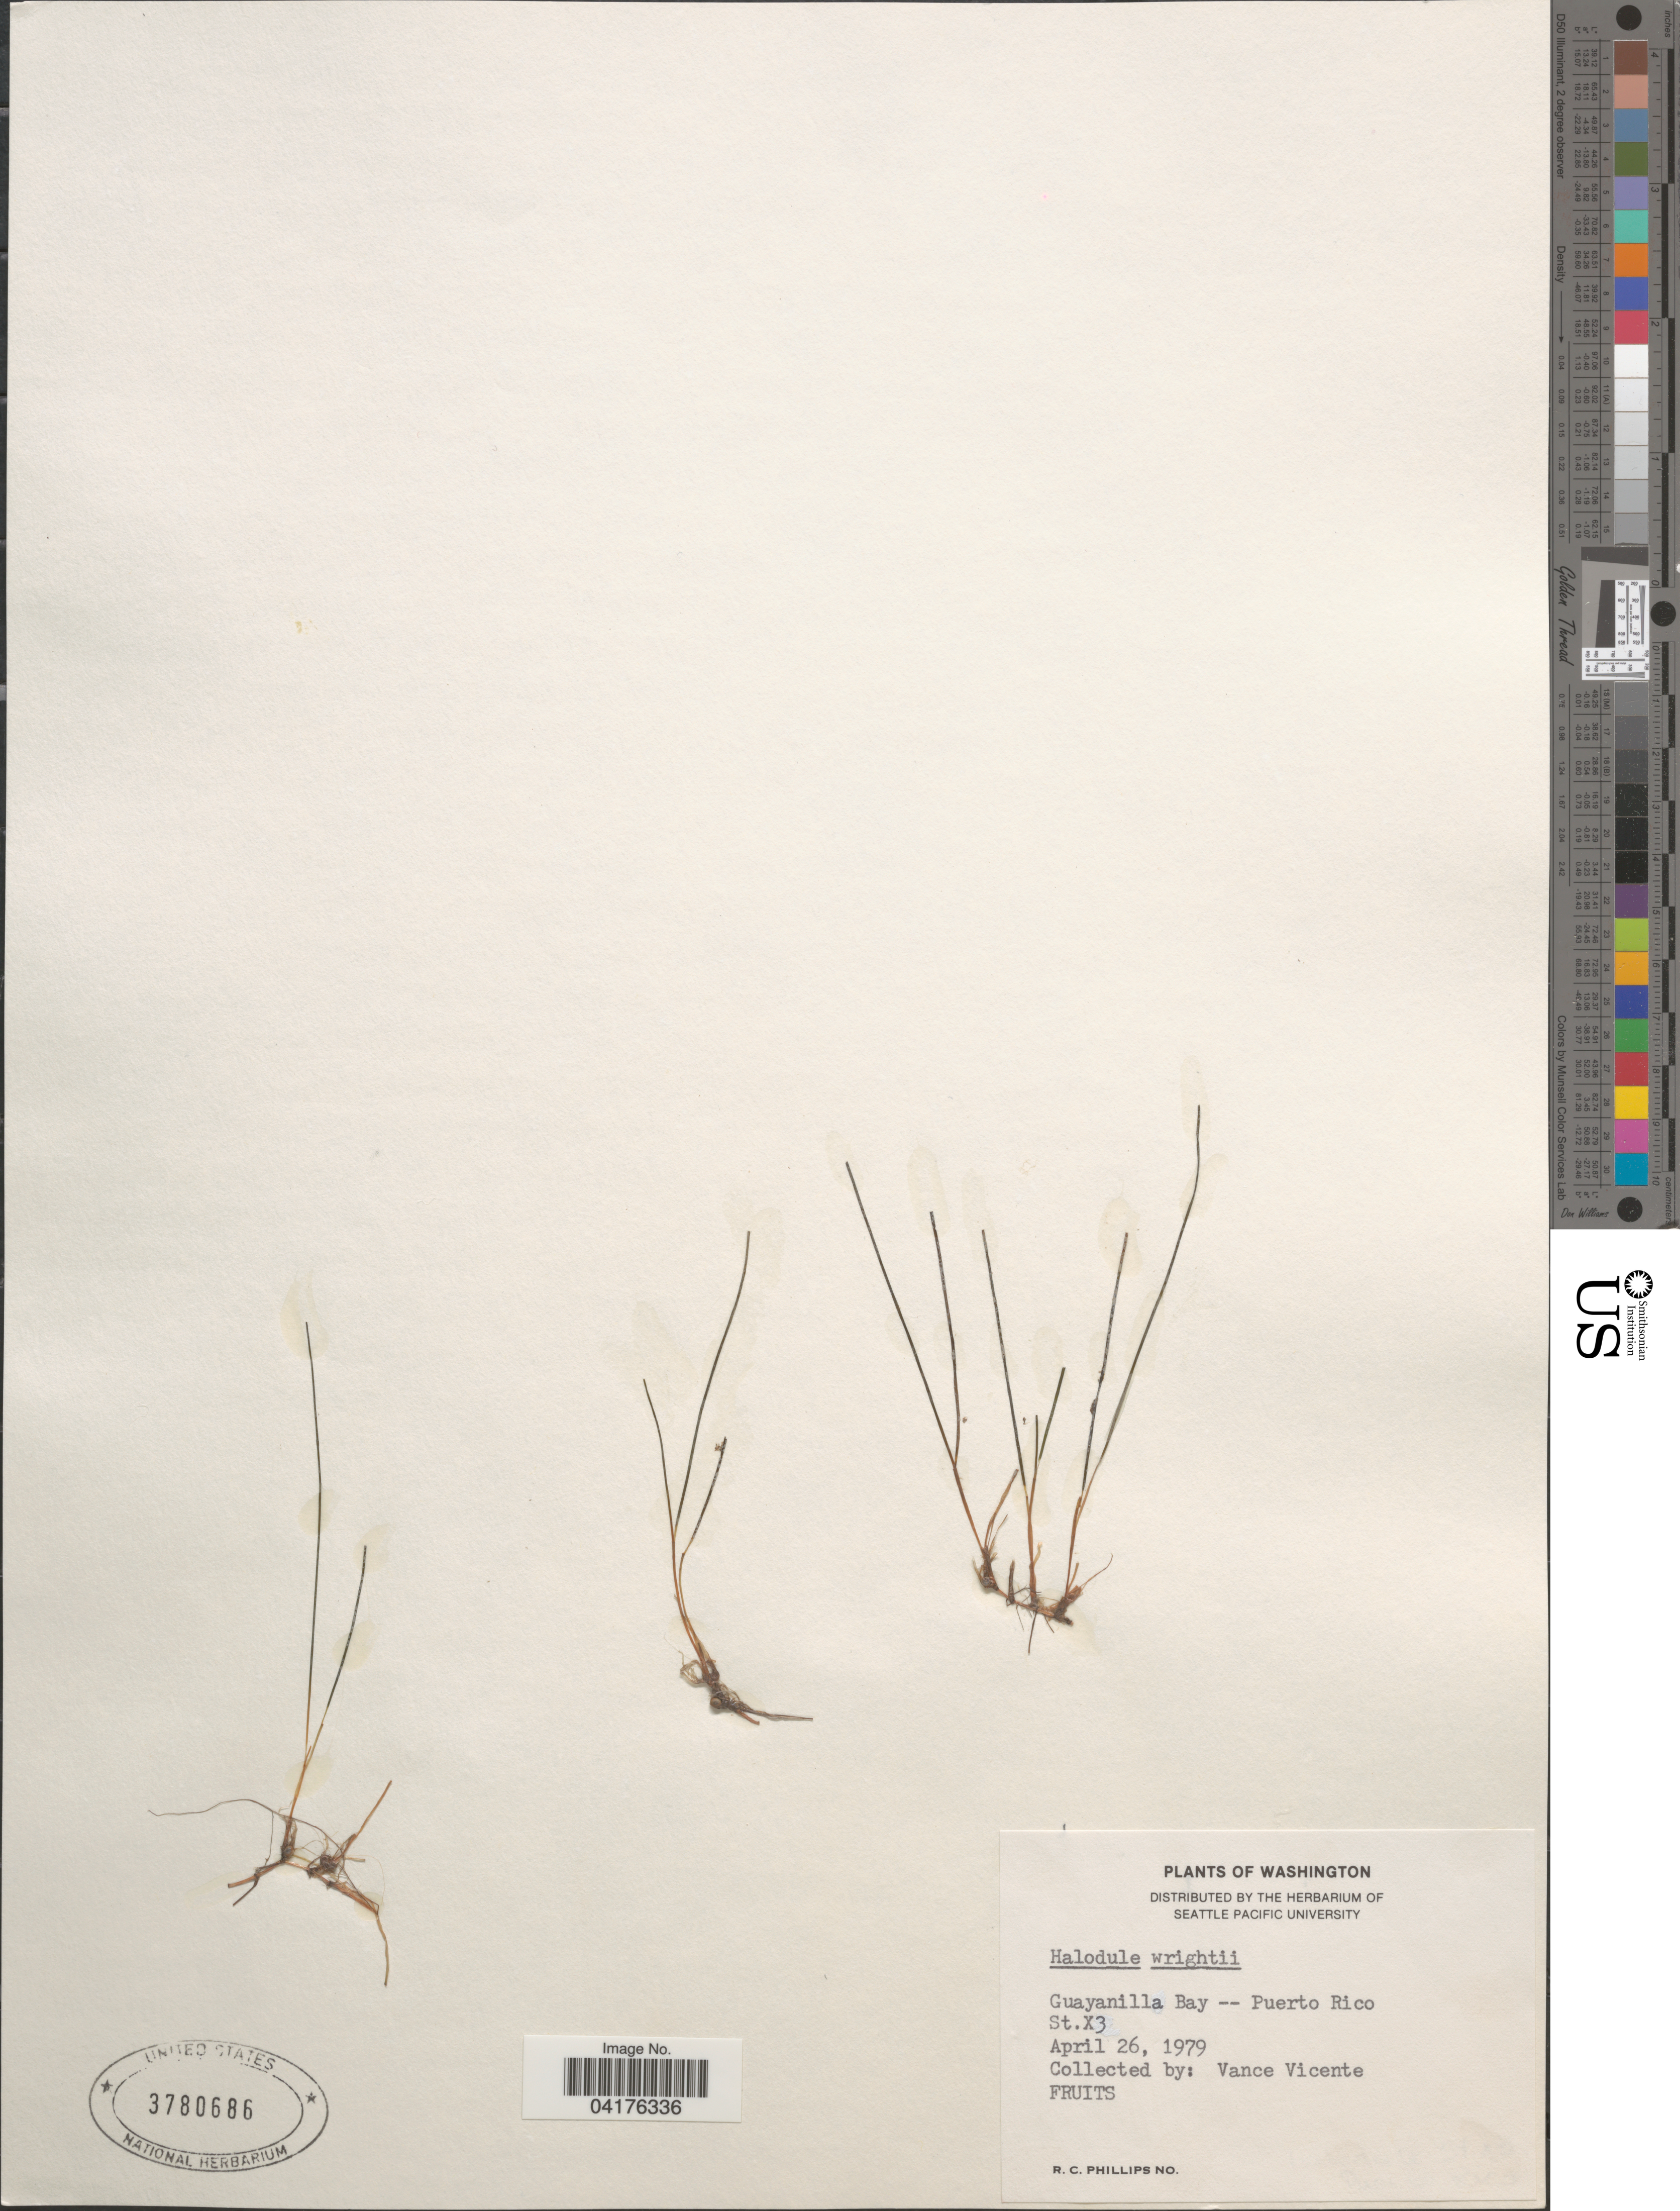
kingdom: Plantae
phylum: Tracheophyta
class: Liliopsida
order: Alismatales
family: Cymodoceaceae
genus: Halodule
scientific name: Halodule wrightii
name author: Asch.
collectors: V. Vicente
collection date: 1979-04-26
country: Puerto Rico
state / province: Guayanilla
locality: Guayanilla Bay -- Puerto Rico. St. X3.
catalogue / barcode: US 3780686